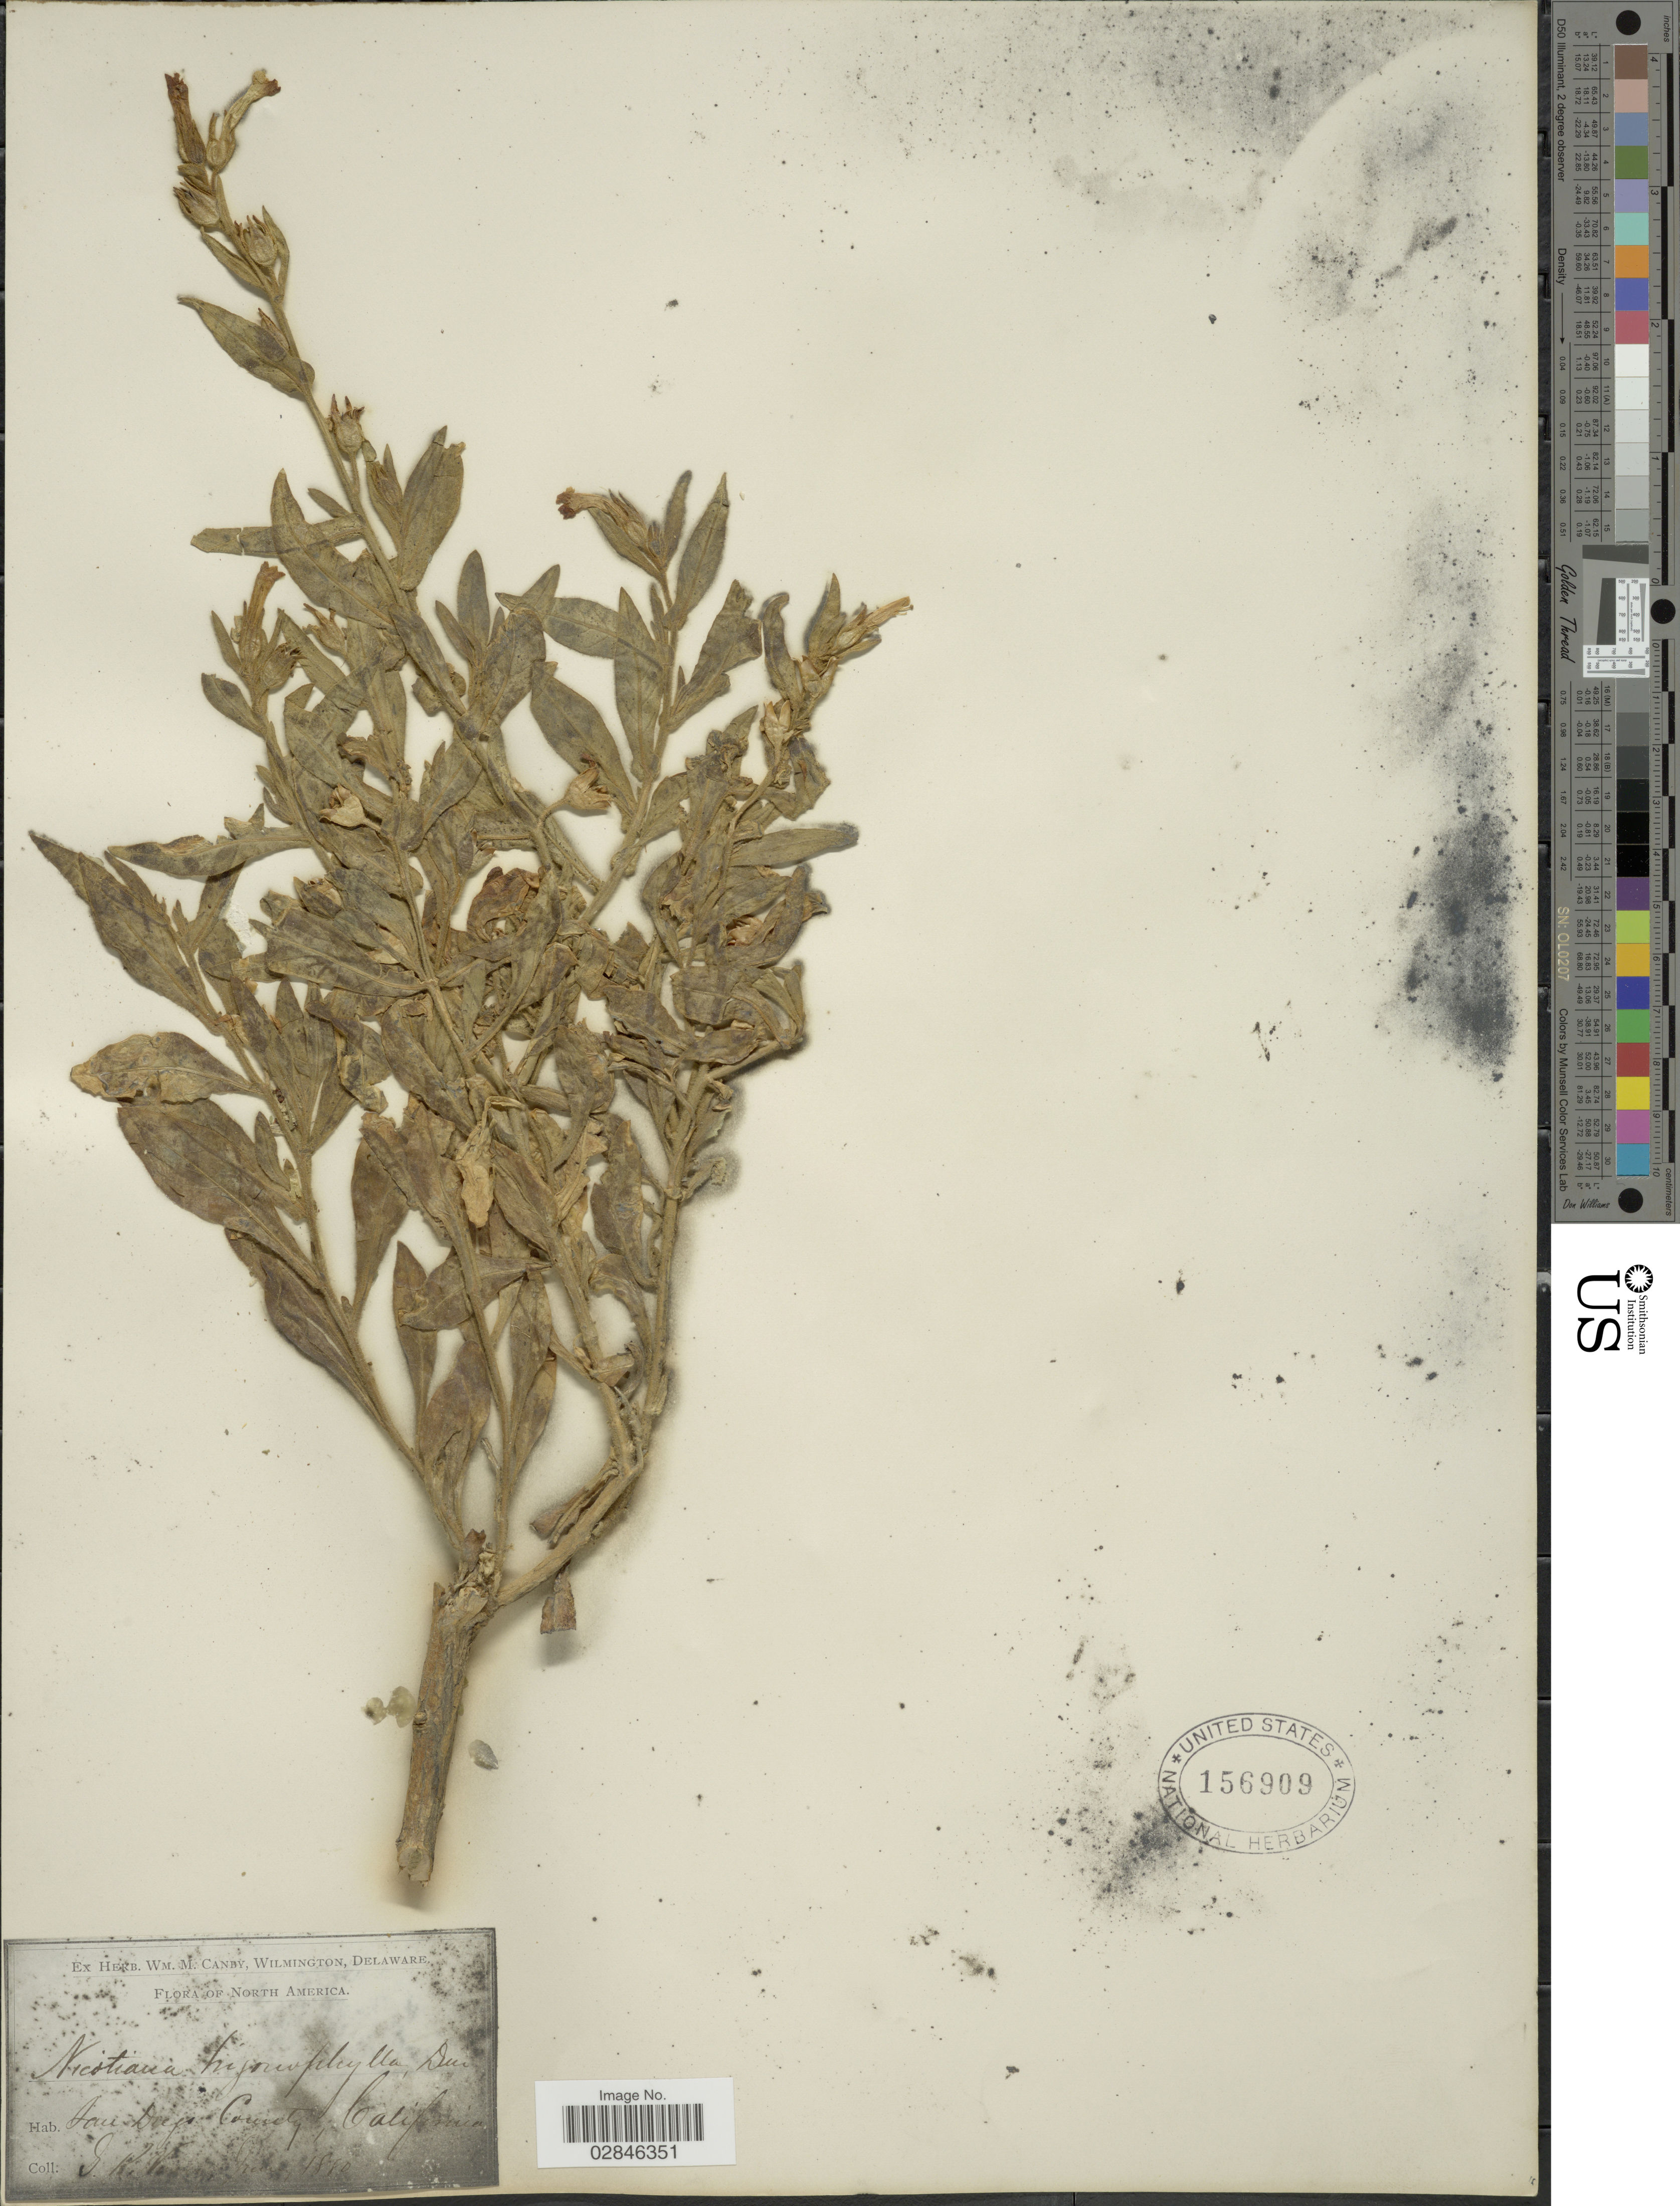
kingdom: Plantae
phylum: Tracheophyta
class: Magnoliopsida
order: Solanales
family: Solanaceae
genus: Nicotiana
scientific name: Nicotiana trigonophylla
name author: Dunal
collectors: G. R. Vasey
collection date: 1880-06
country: United States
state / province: California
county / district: San Diego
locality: San Diego County.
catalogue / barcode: US 156909